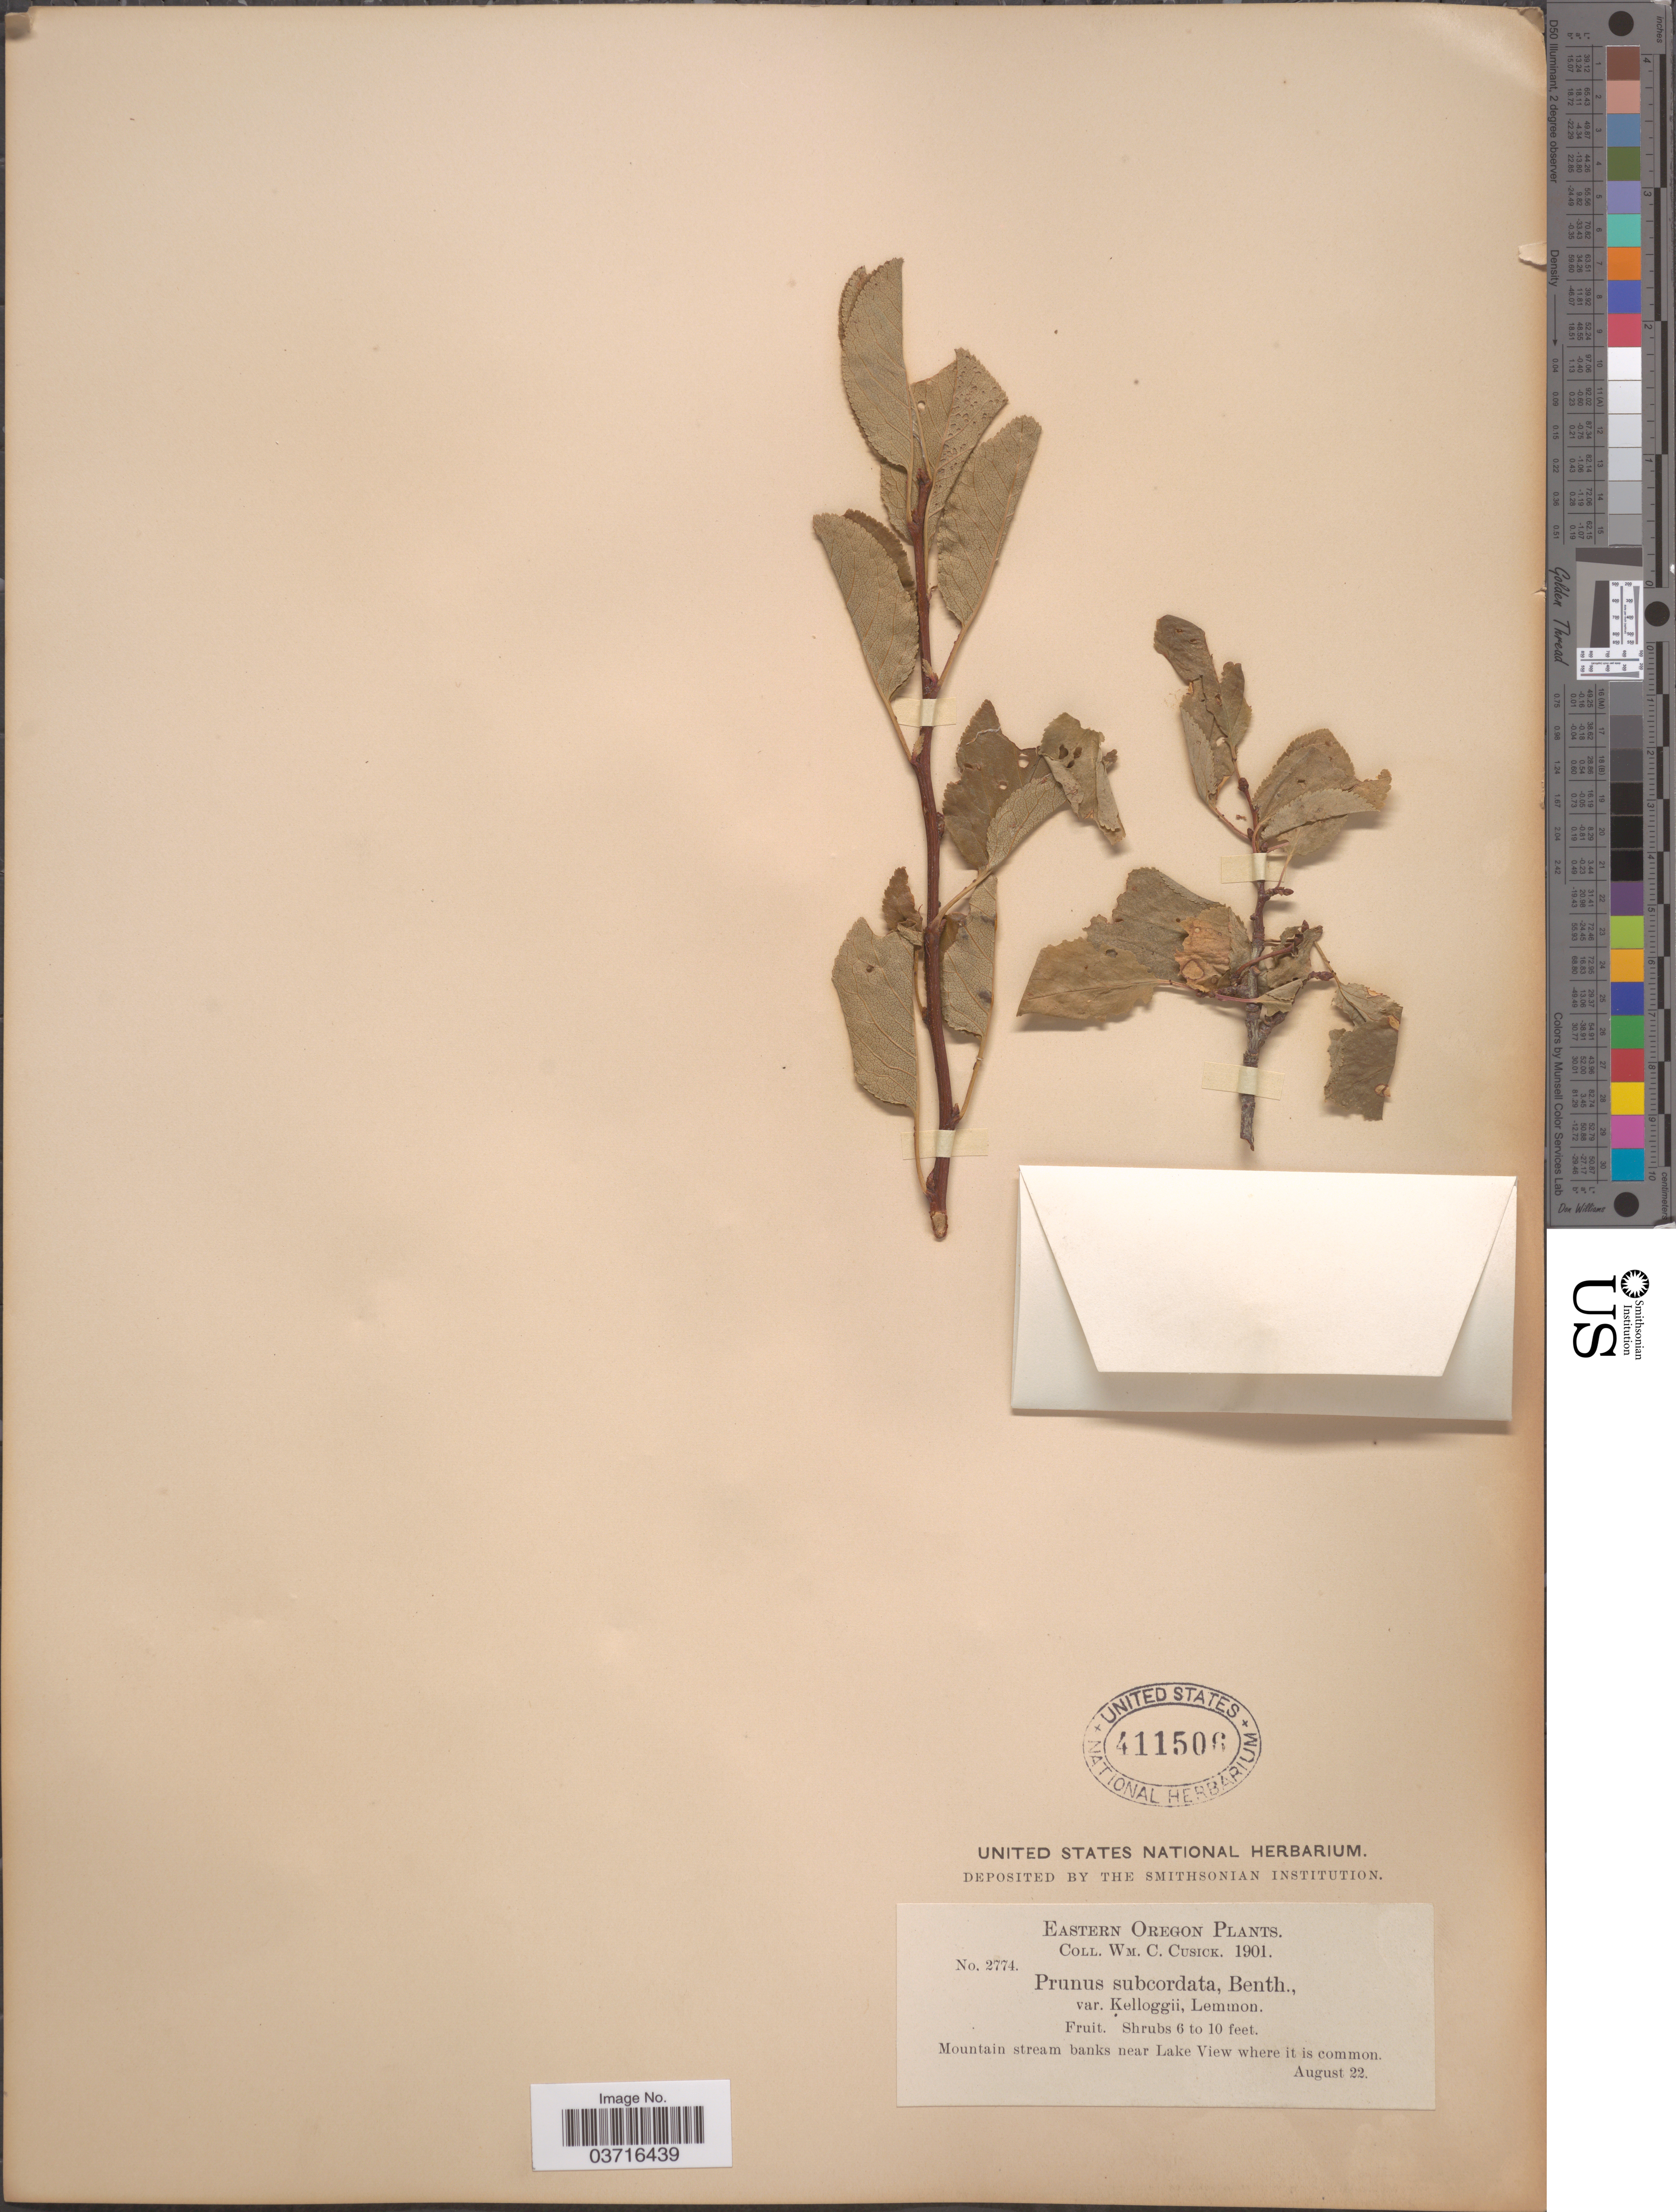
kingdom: Plantae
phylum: Tracheophyta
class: Magnoliopsida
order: Rosales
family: Rosaceae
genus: Prunus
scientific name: Prunus subcordata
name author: Benth.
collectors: W. C. Cusick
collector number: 2774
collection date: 1901-08-22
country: United States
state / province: Oregon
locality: Eastern Oregon. Mountain stream banks near Lake View.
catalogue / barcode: US 411506